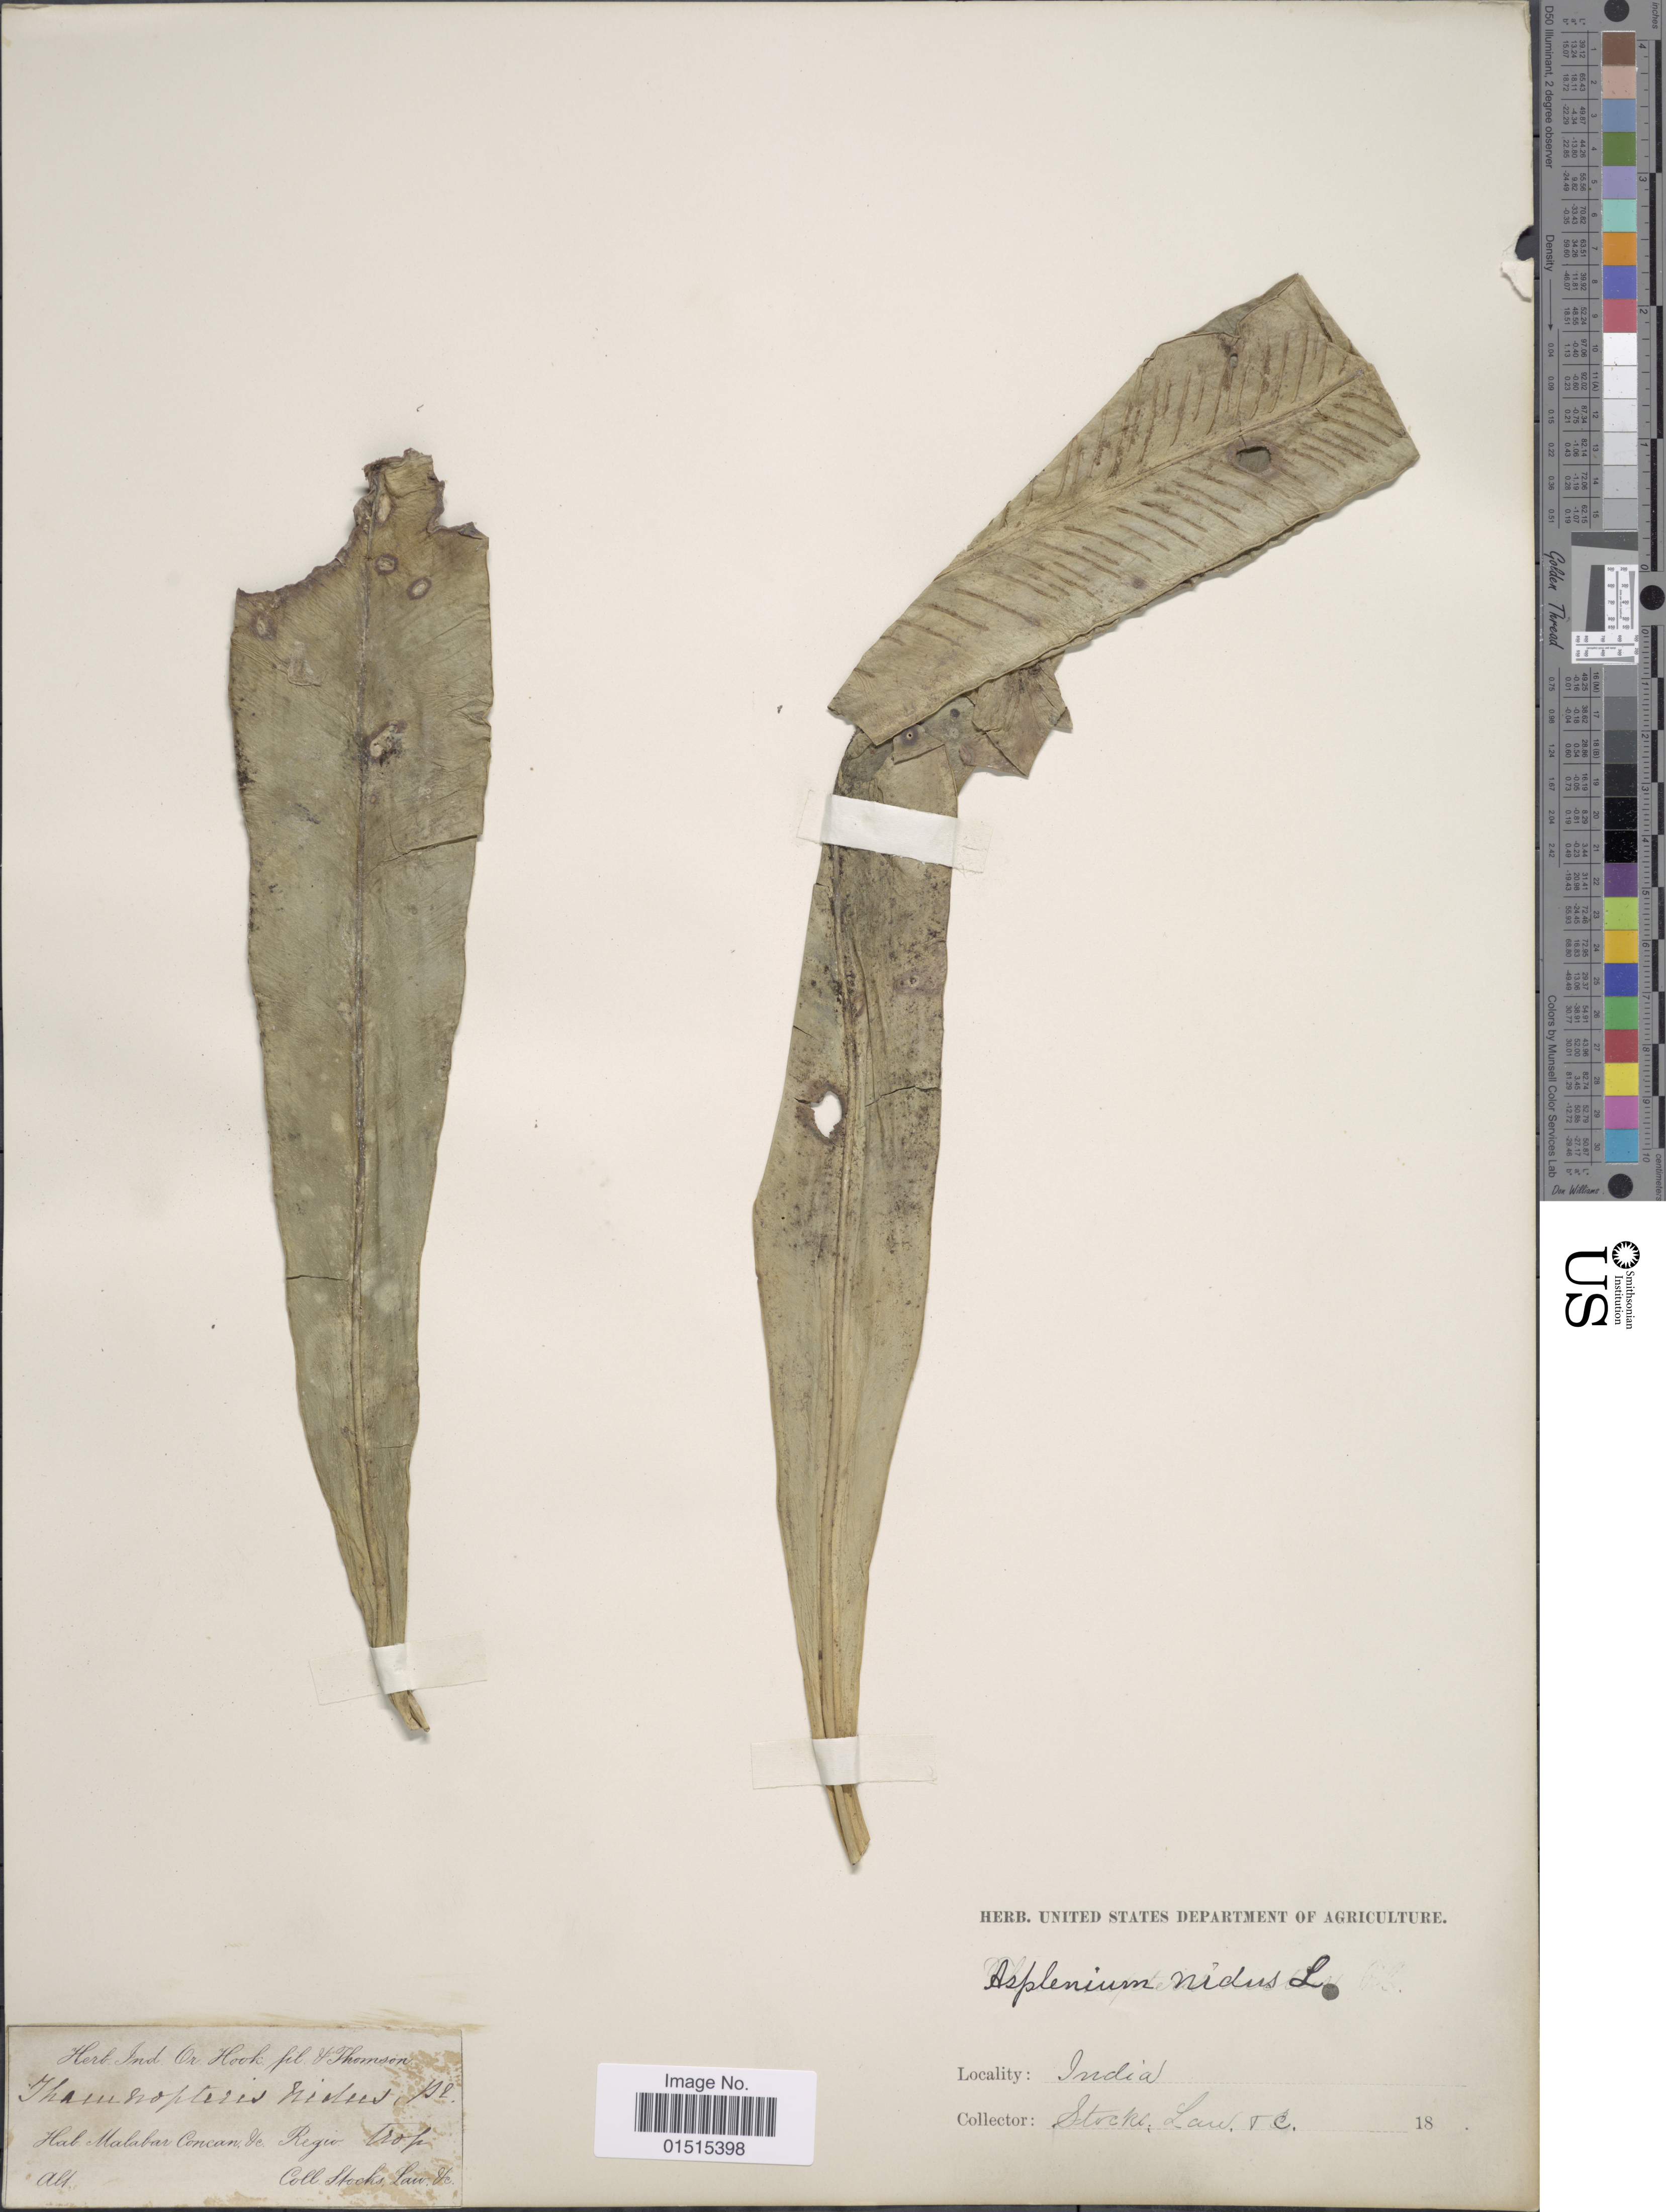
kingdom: Plantae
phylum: Tracheophyta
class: Polypodiopsida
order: Polypodiales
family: Aspleniaceae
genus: Asplenium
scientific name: Asplenium phyllitidis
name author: D. Don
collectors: Stocks, -- & -. Law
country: India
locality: Malabar Concan, &c. Regio Trop